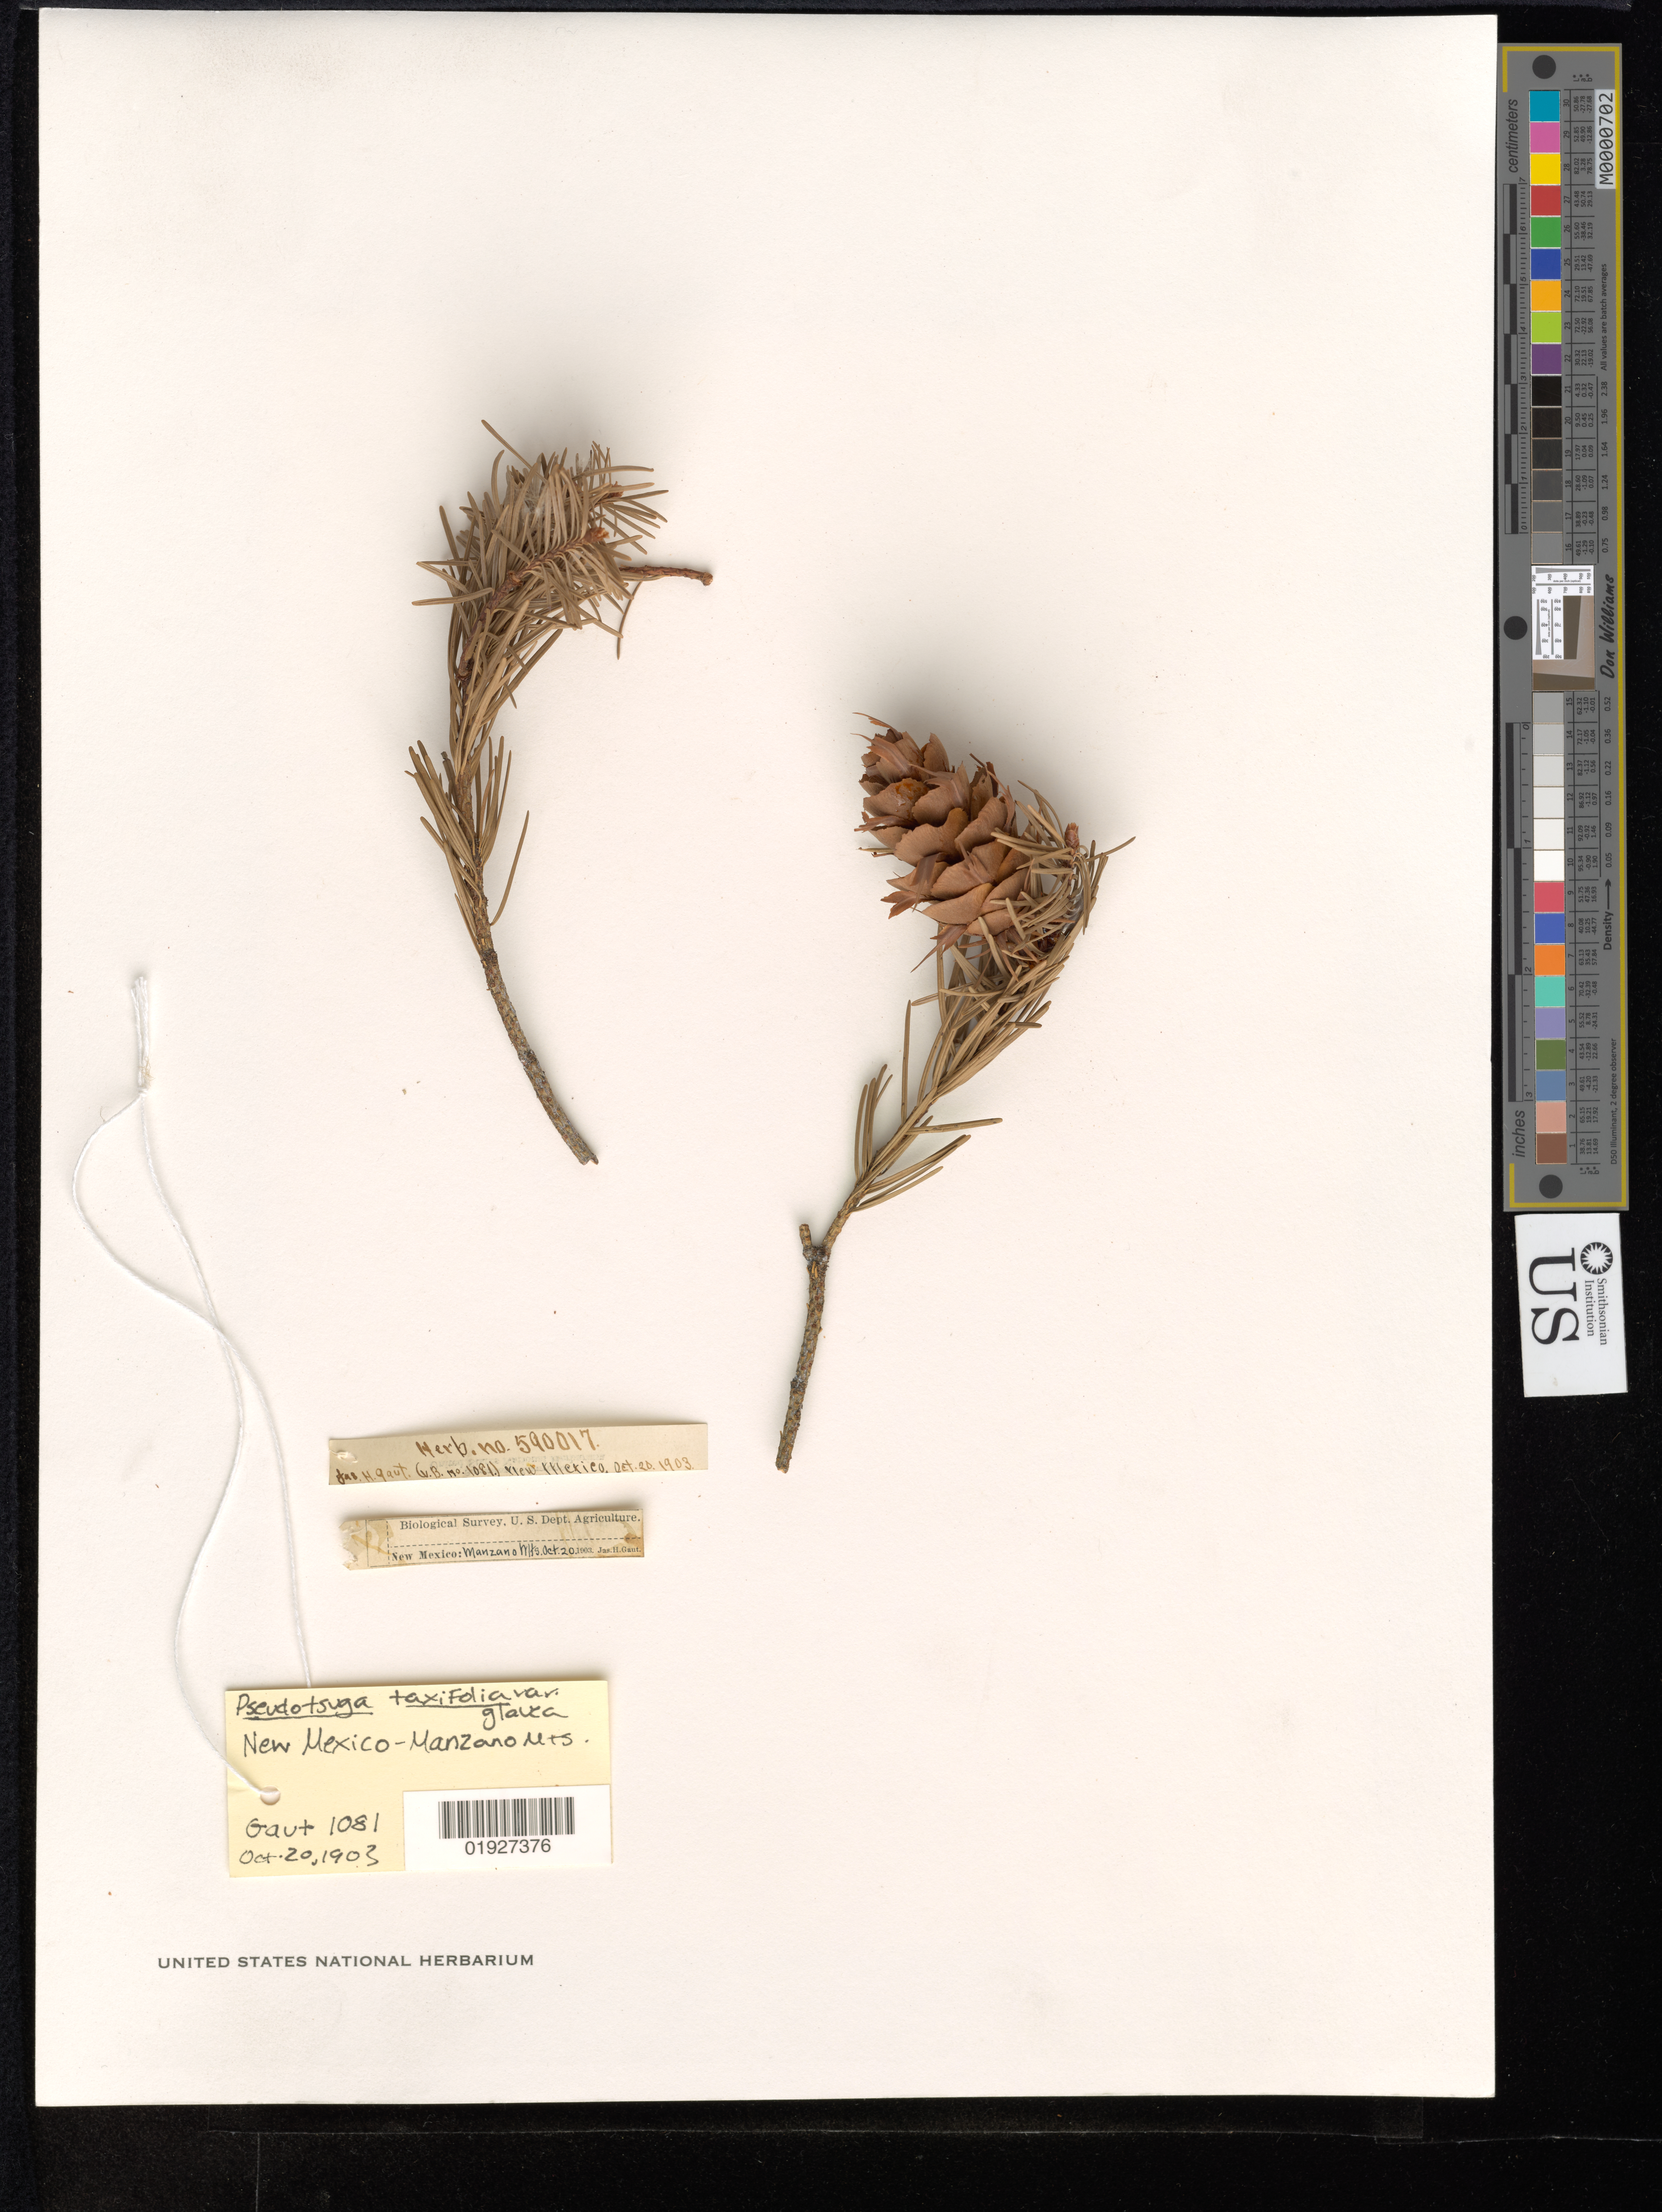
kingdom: Plantae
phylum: Tracheophyta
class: Pinopsida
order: Pinales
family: Pinaceae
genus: Pseudotsuga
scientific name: Pseudotsuga taxifolia var. glauca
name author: Sudw.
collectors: J. Gaut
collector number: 1081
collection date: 1903-10-20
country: United States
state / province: New Mexico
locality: Manzano Mts., East slope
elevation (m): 2469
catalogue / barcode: US 590017